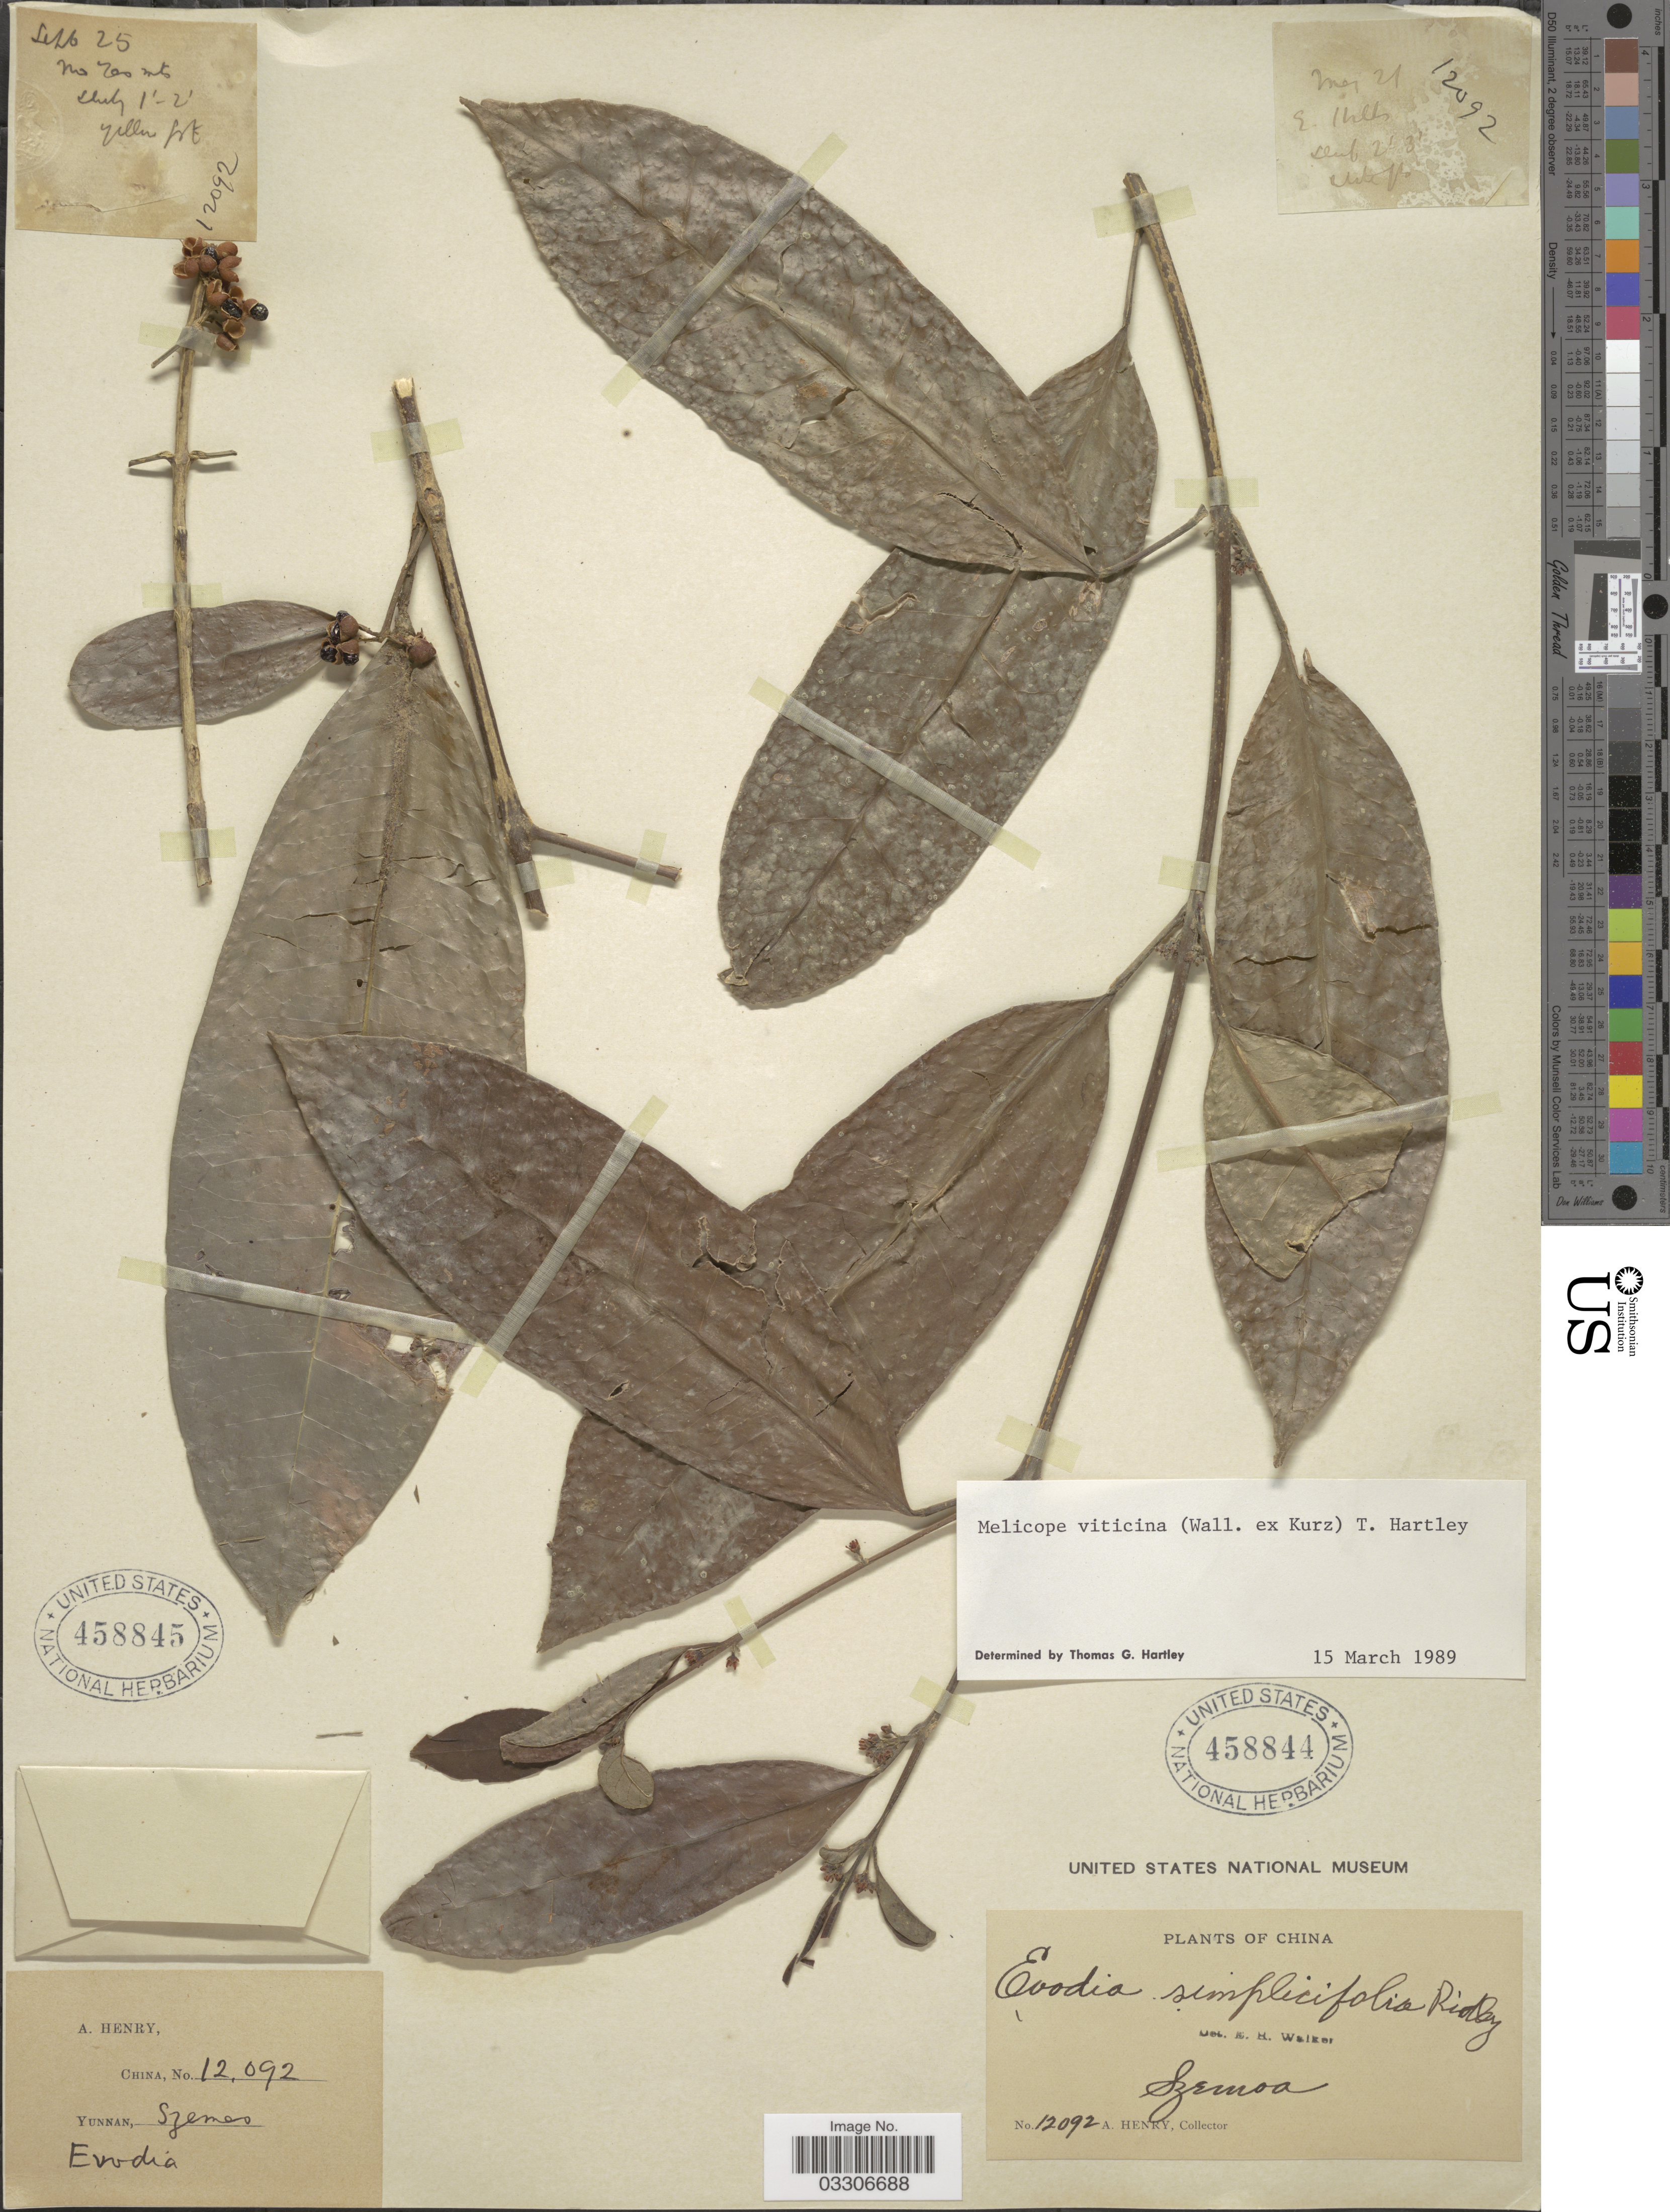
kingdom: Plantae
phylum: Tracheophyta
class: Magnoliopsida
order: Sapindales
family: Rutaceae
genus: Melicope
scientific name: Melicope viticina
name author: (Wall. ex Kurtz) T.G. Hartley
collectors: A. Henry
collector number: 12092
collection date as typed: Transcribed d/m/y: /3/21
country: China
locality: Szemoa. E. Hills.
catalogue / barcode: US 458844